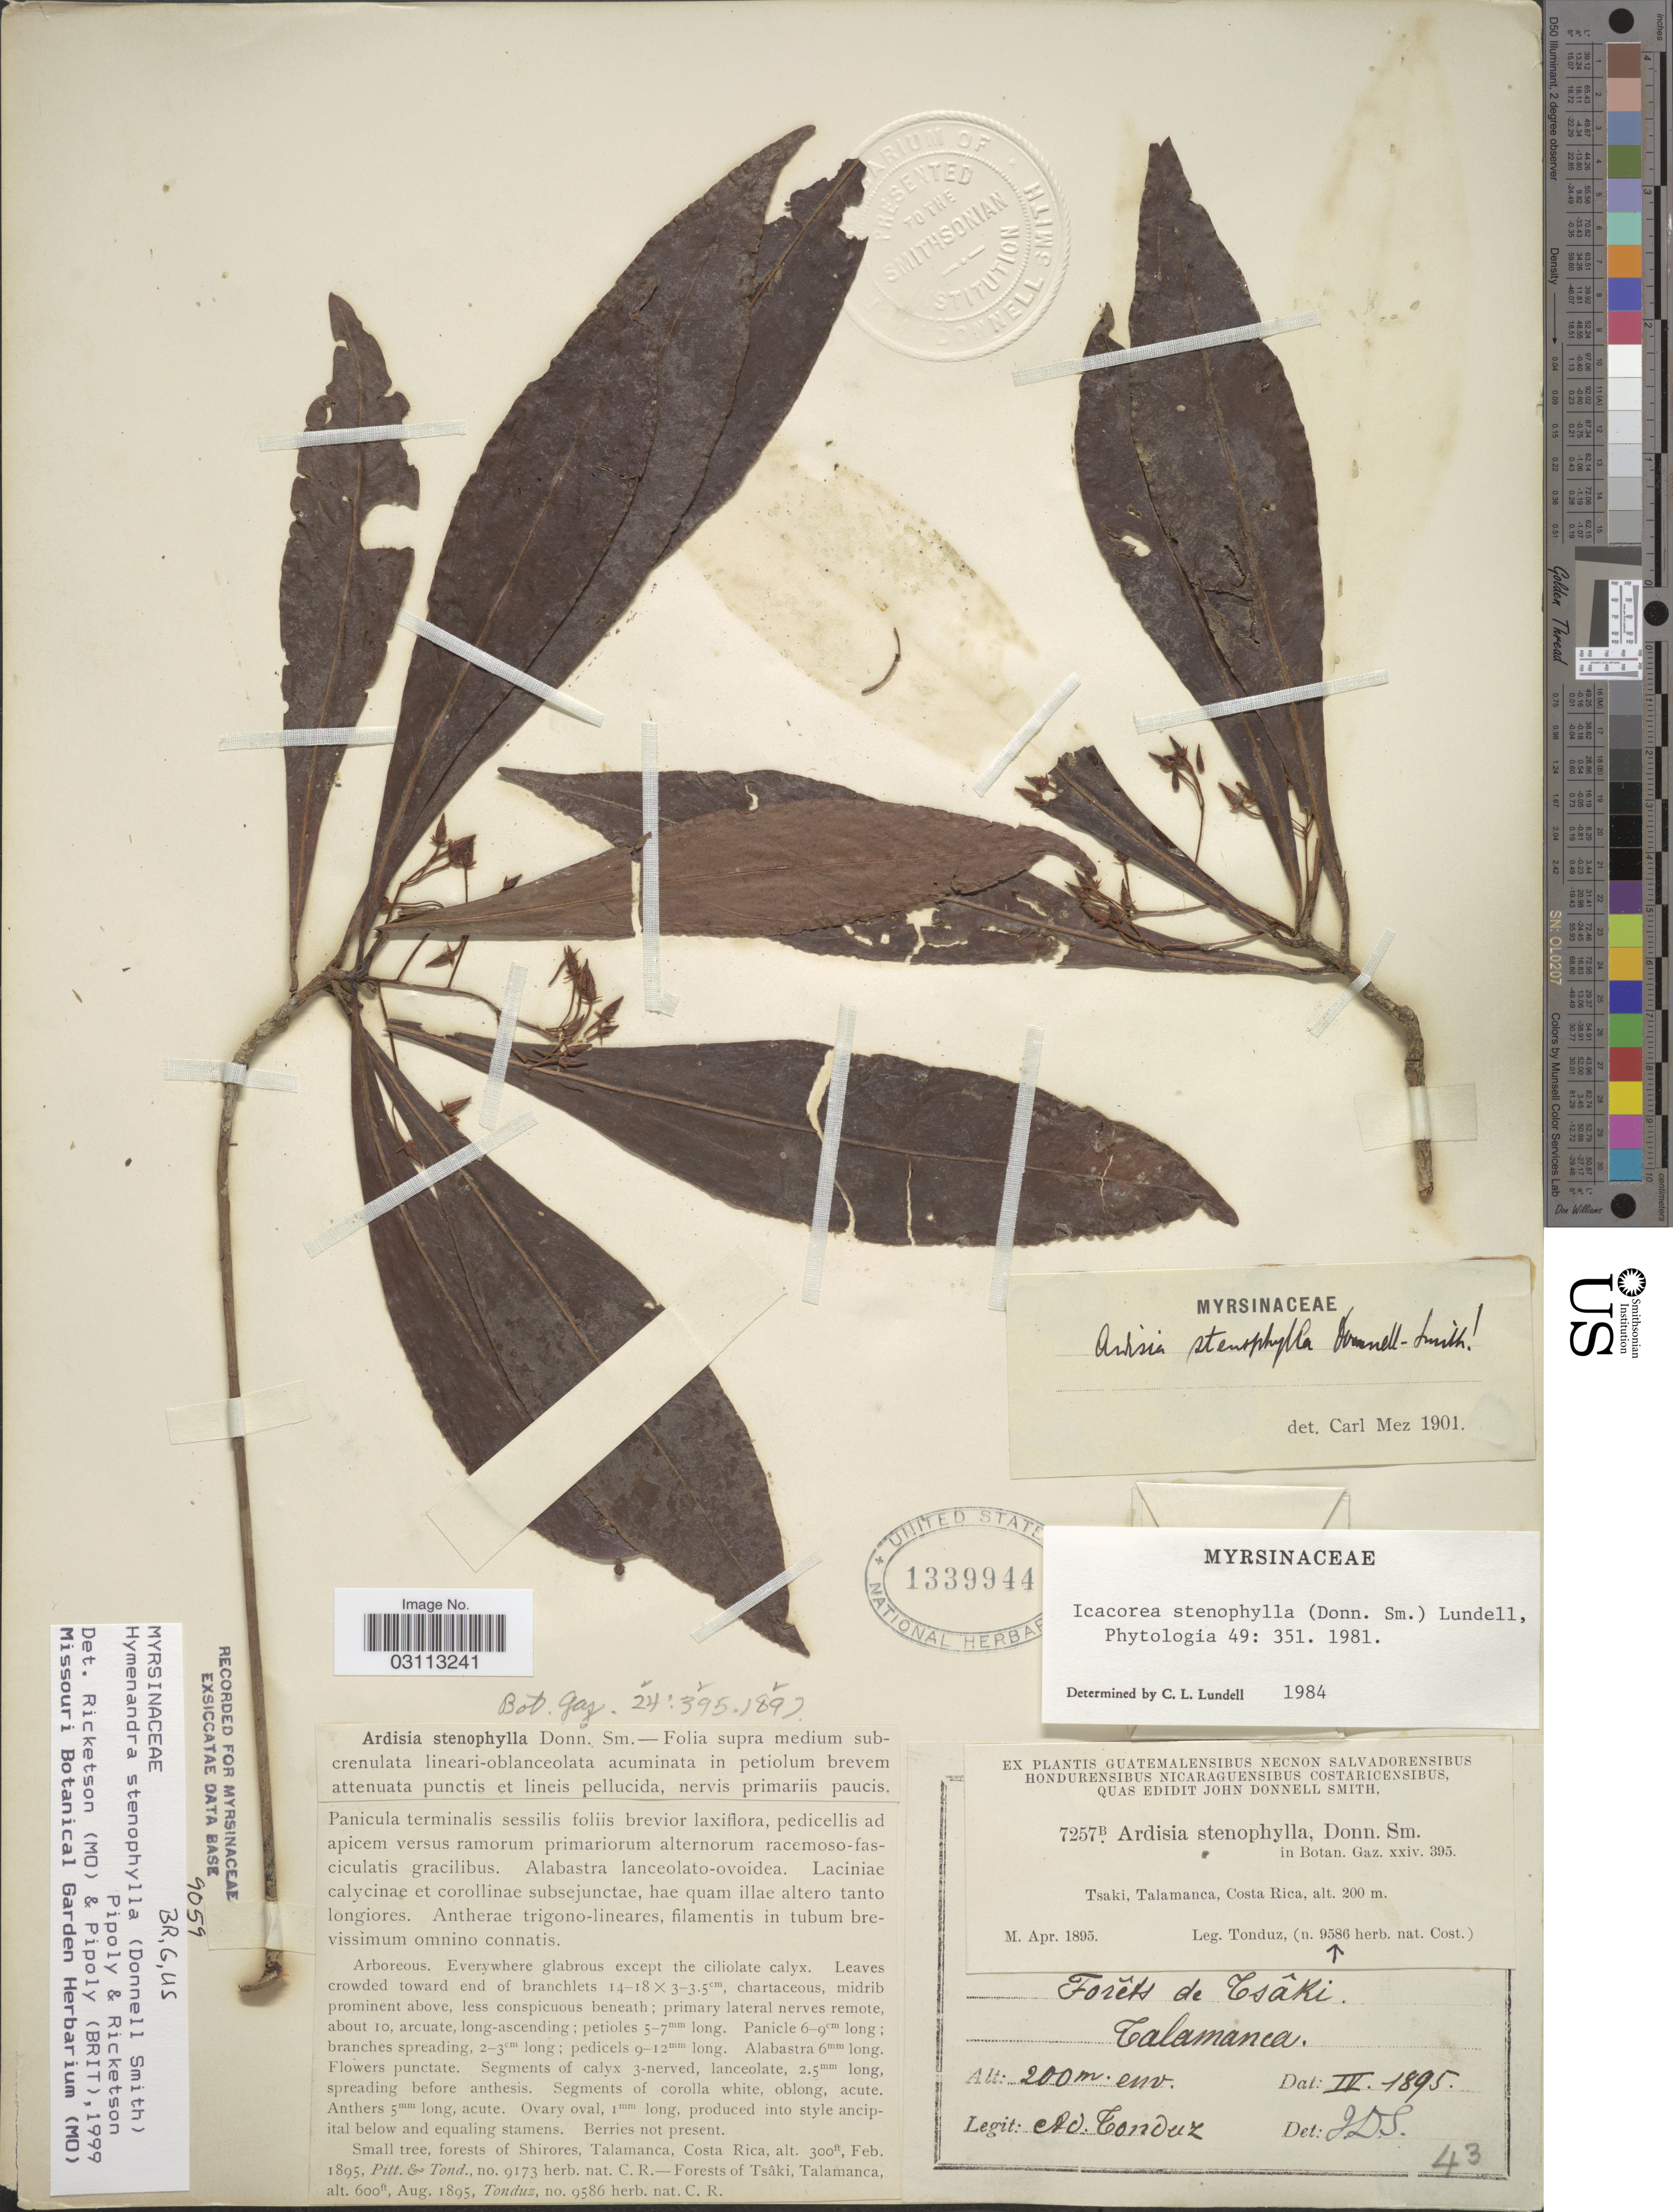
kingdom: Plantae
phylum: Tracheophyta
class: Magnoliopsida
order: Ericales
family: Primulaceae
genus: Hymenandra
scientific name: Hymenandra stenophylla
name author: (Donn. Sm.) Pipoly & Ricketson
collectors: A. Tonduz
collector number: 7257B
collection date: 1895-04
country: Costa Rica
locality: Tsaki, Talamanca.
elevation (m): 200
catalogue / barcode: US 1339944